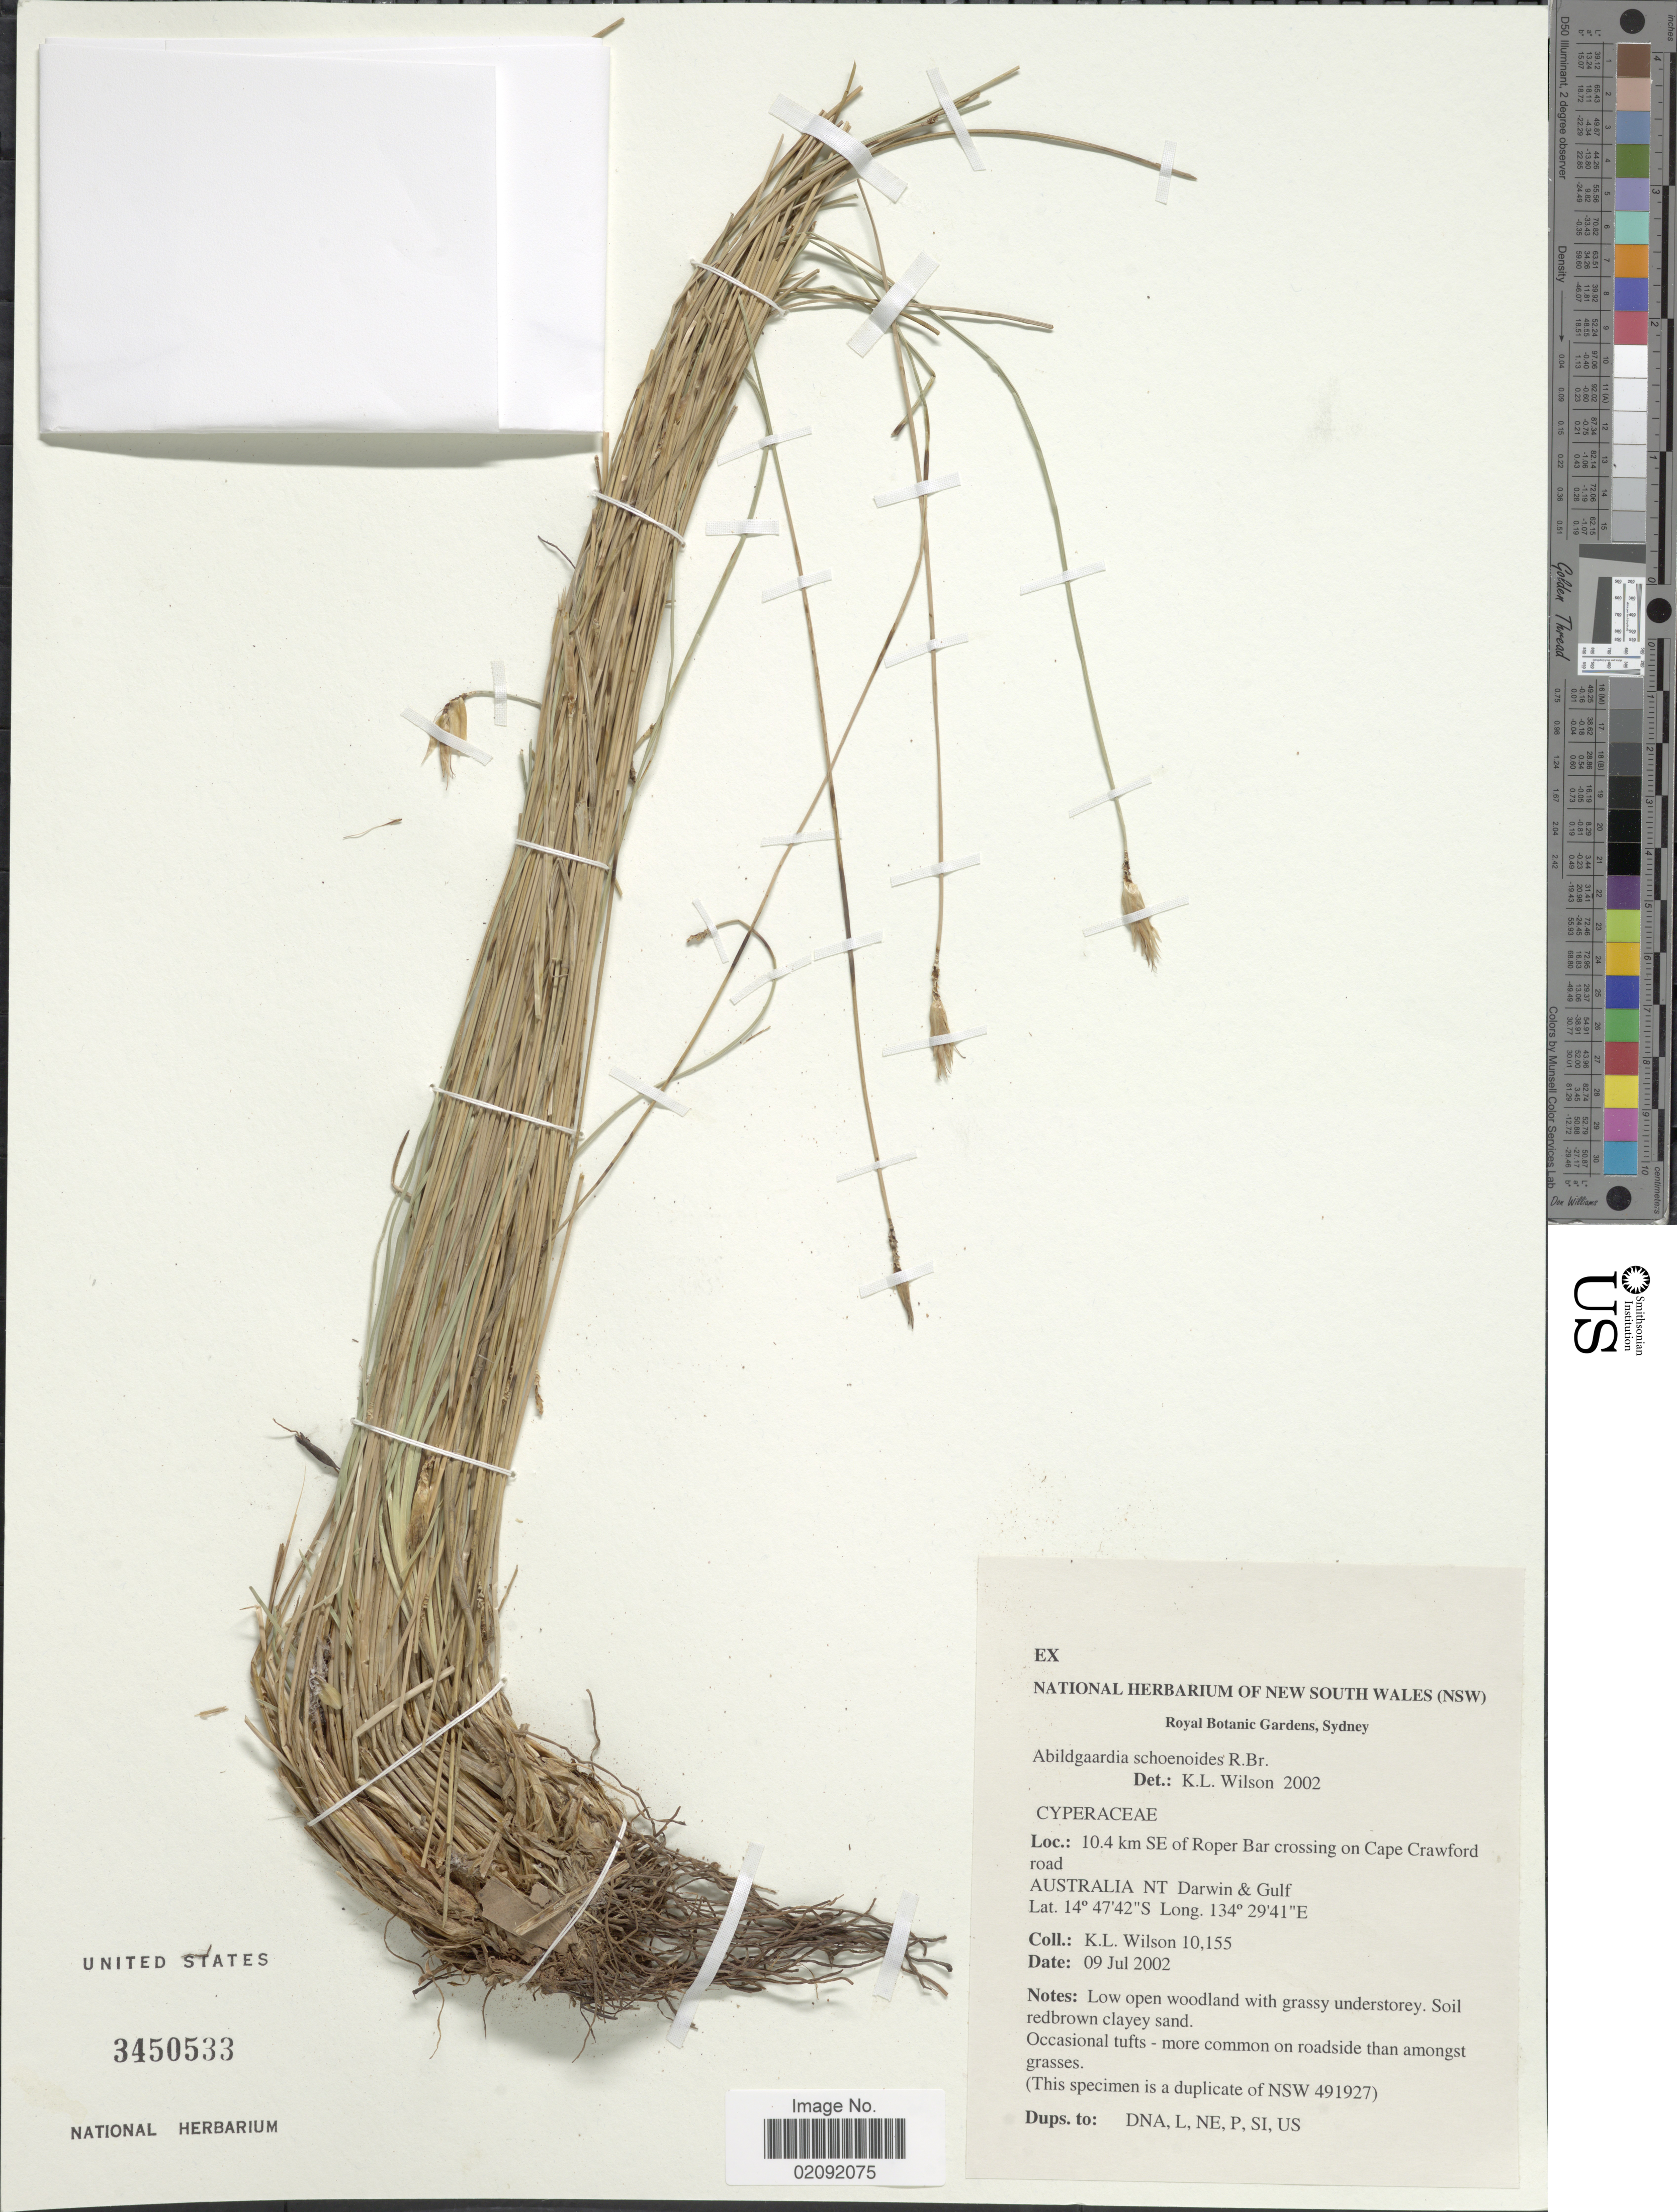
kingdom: Plantae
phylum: Tracheophyta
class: Liliopsida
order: Poales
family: Cyperaceae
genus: Abildgaardia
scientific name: Abildgaardia schoenoides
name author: R. Br.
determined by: Strong, Mark T., (BOT), Smithsonian Institution - National Museum of Natural History (UNITED STATES)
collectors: K. L. Wilson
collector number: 10155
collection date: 2002-07-09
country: Australia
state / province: Northern Territory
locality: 10.4 km SE of Roper Bar crossing on Cape Crawford road, Darwin & Gulf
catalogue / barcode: US 3450533